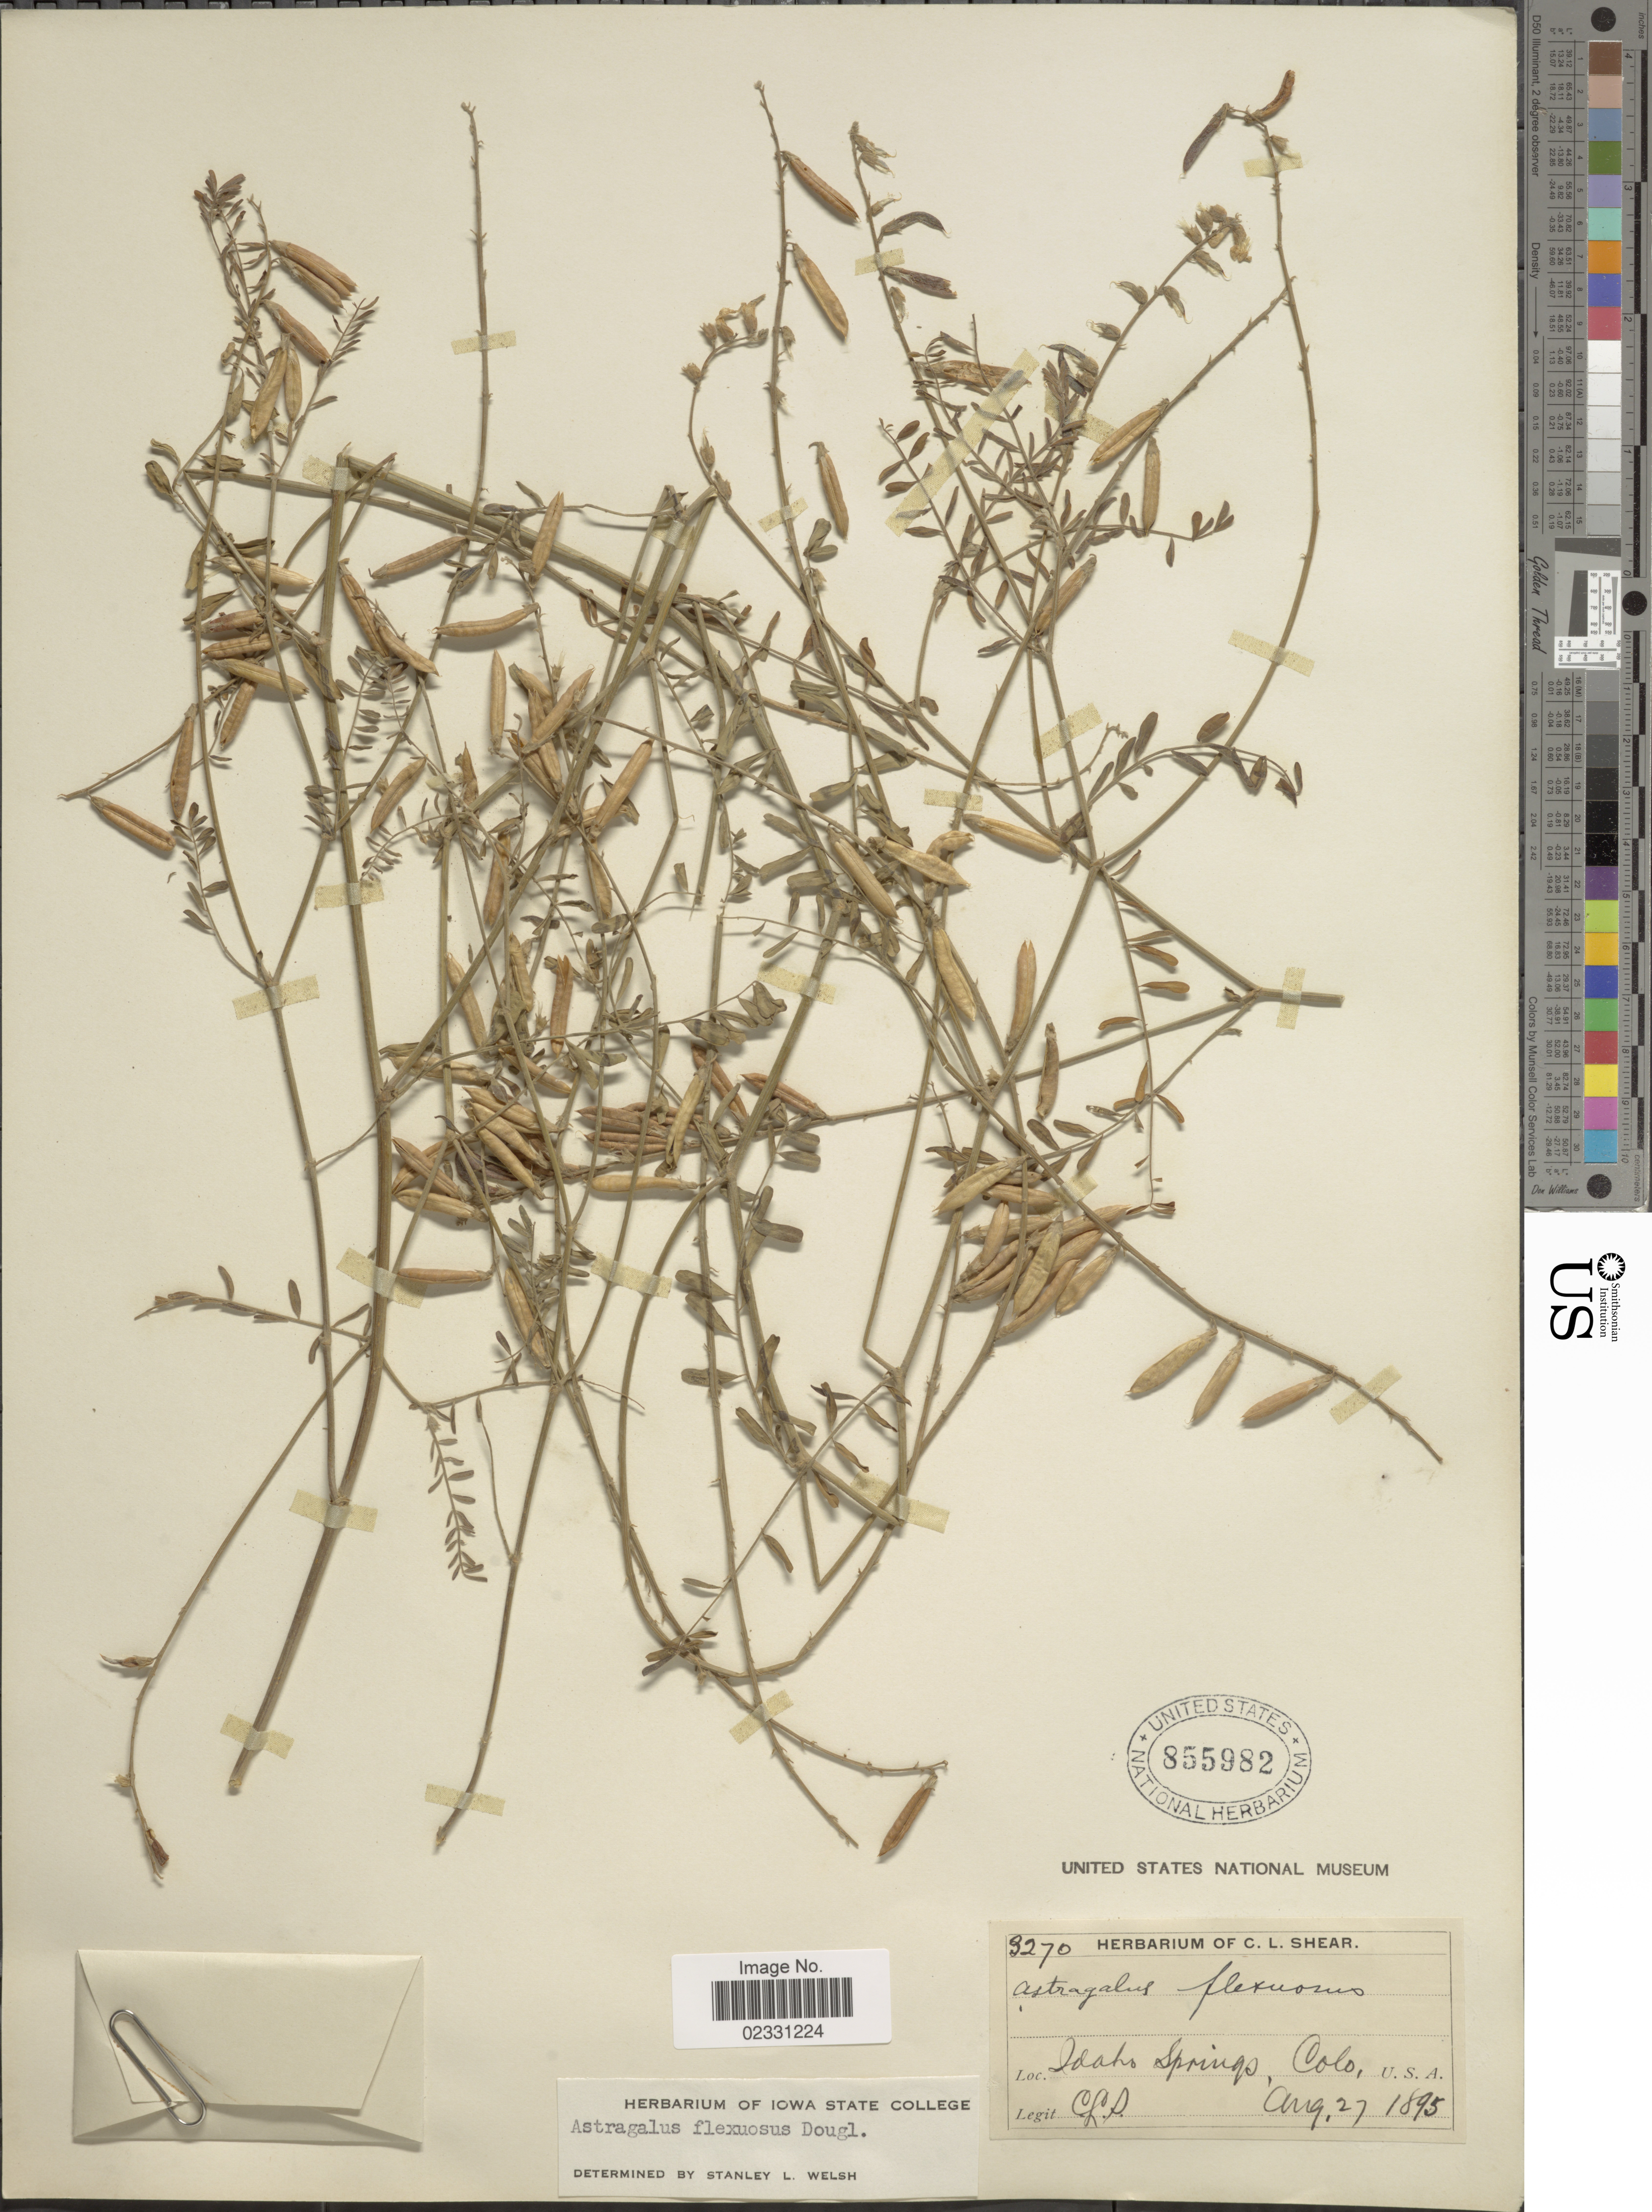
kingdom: Plantae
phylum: Tracheophyta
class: Magnoliopsida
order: Fabales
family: Fabaceae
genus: Astragalus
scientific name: Astragalus flexuosus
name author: (Hook.) Douglas ex G. Don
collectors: C. L. Shear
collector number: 3270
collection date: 1895-08-27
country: United States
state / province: Colorado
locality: Idaho Springs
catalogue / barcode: US 855982